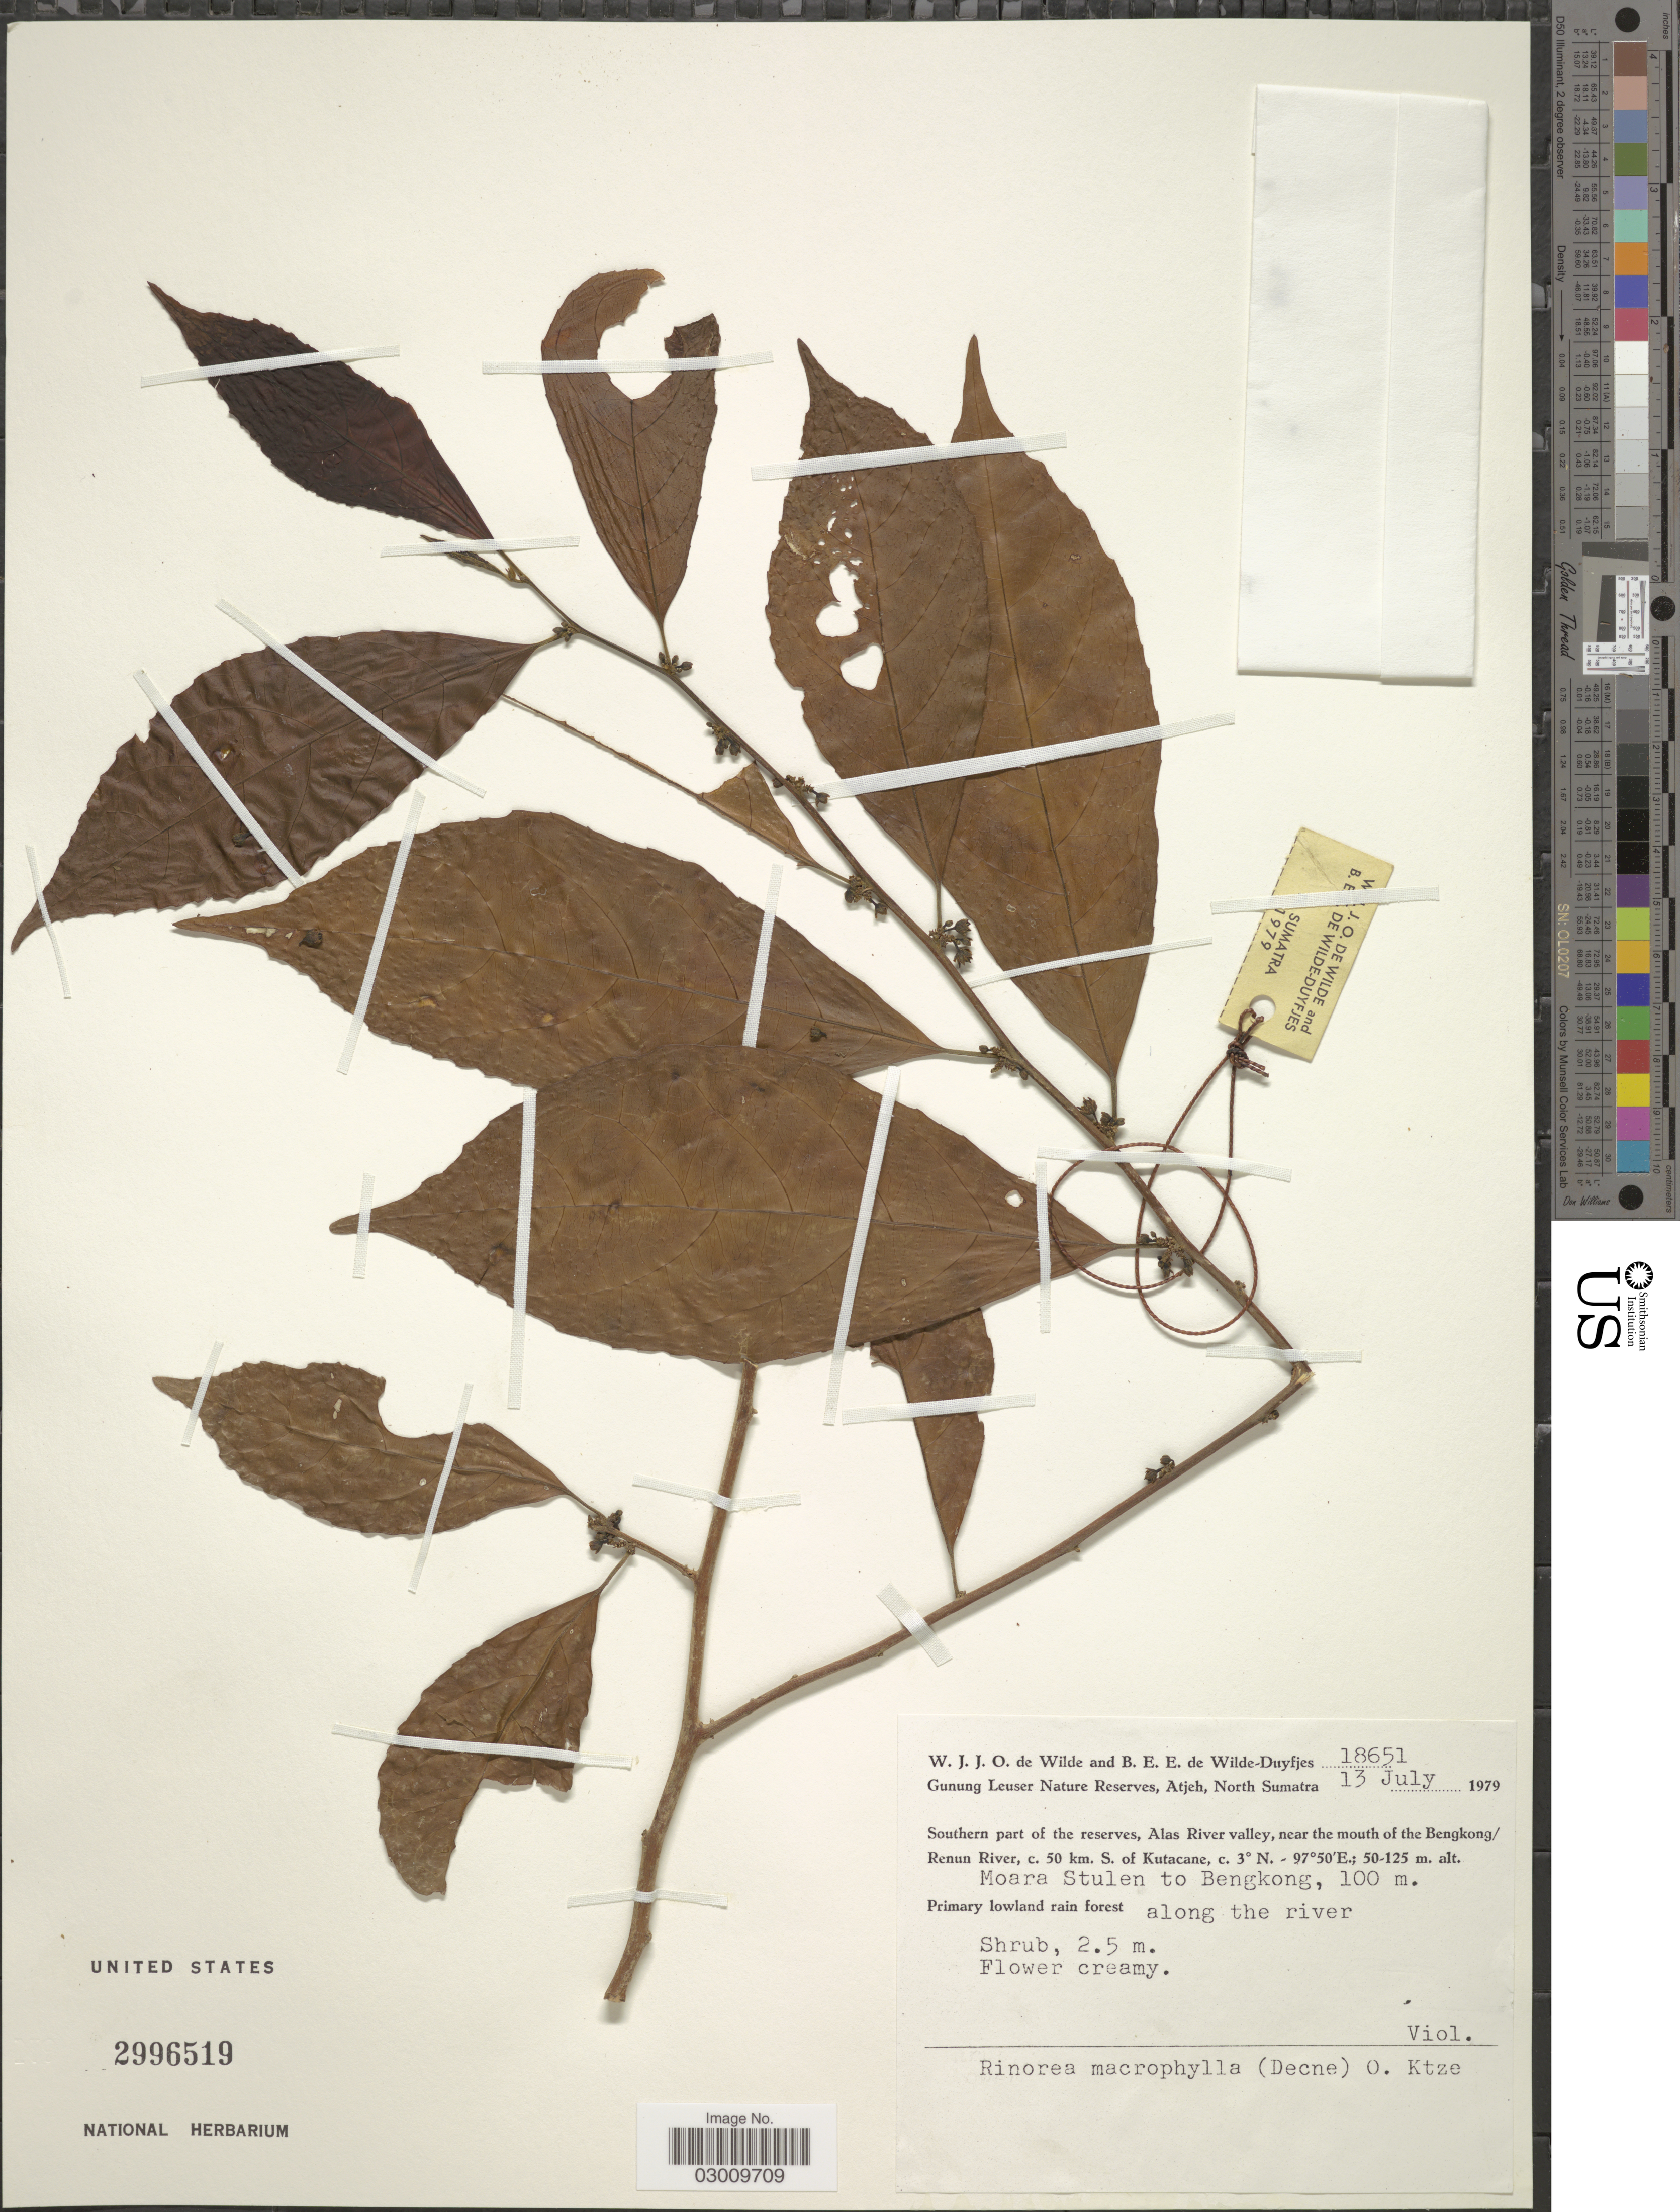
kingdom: Plantae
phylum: Tracheophyta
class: Magnoliopsida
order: Malpighiales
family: Violaceae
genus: Rinorea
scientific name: Rinorea macrophylla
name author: (Decne.) Kuntze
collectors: W. J. de Wilde & B. E. de Wilde-Duyfjes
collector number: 18651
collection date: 1979-07-13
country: Indonesia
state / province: Sumatra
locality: Gunung Leuser Nature Reserve, Atjeh, North Sumatra. Southern part of the reserves, Alas River valley, near the mouth of the Bengkong/Renun River, c. 50 km. S. of Kutacane. Moara Stulen to Bengkong. Along the river.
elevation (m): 100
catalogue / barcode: US 2996519